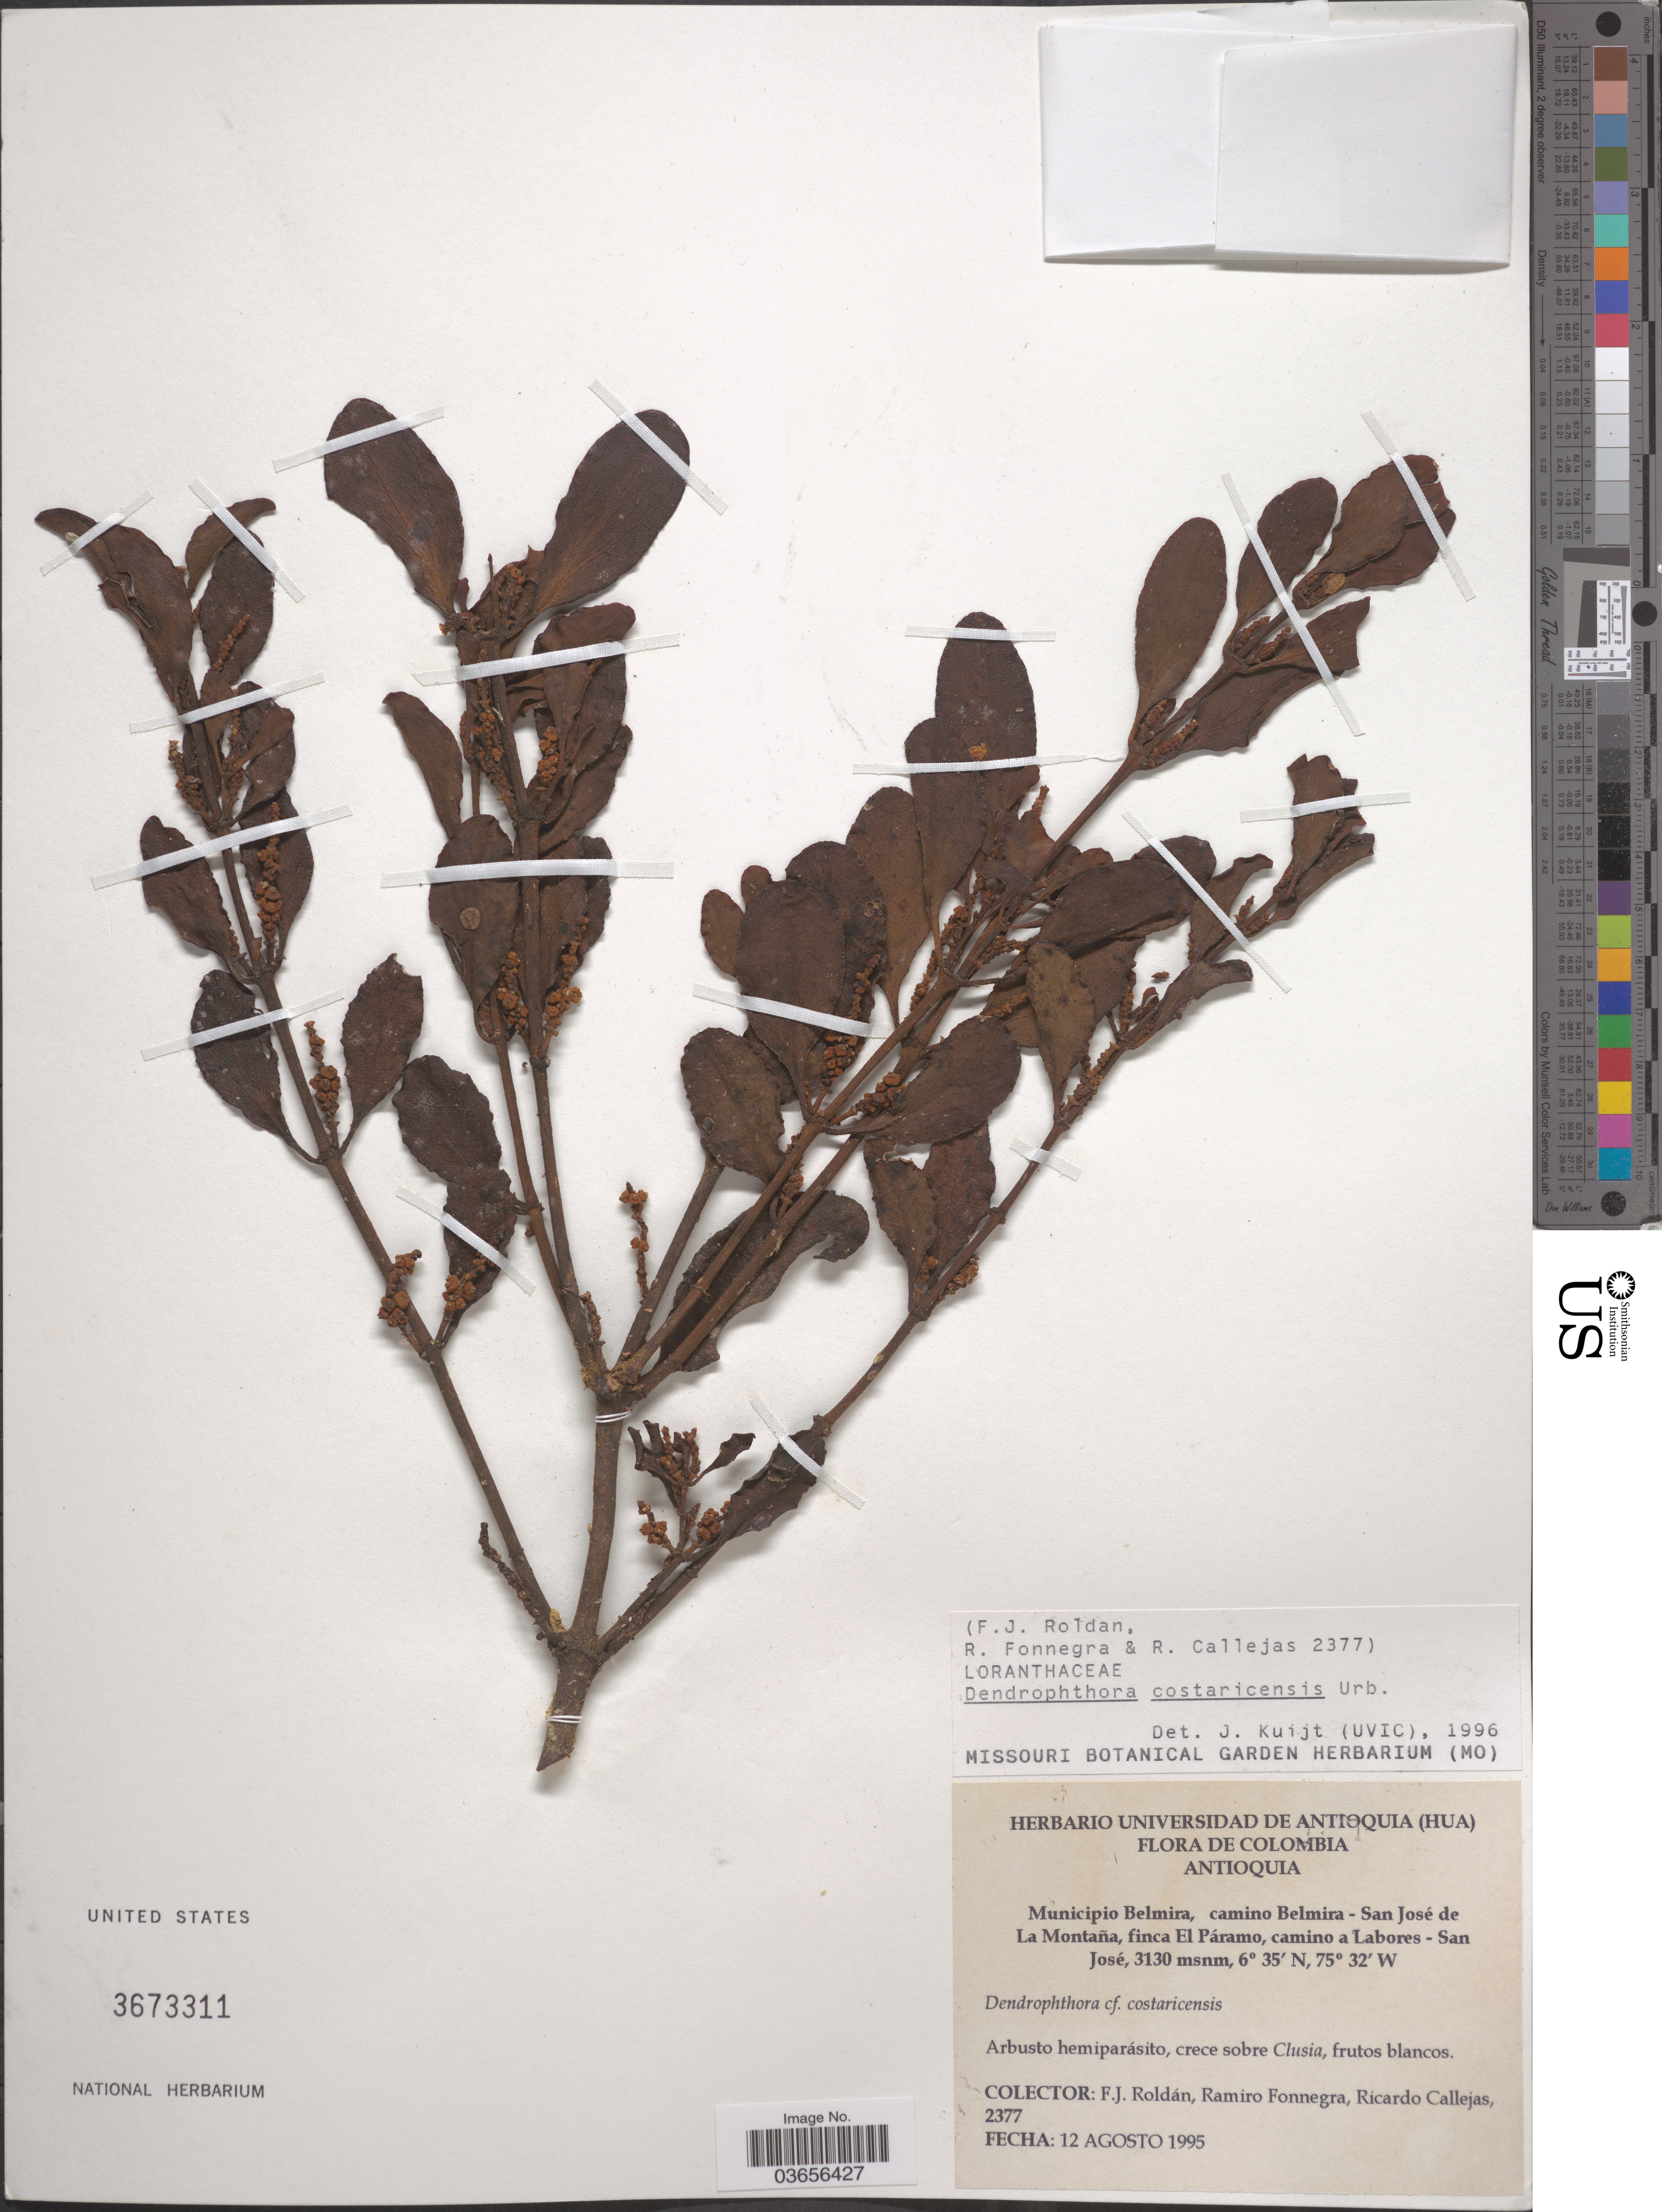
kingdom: Plantae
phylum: Tracheophyta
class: Magnoliopsida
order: Santalales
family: Viscaceae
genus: Dendrophthora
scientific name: Dendrophthora costaricensis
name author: Urb.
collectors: F. J. Roldán, R. Fonnegra & R. Callejas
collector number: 2377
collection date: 1995-08-12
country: Colombia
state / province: Antioquia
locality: Municipio Belmira, camino Belmira - San José de La Montaña, finca El Páramo, camino a Labores - San José.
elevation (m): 3130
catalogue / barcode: US 3673311